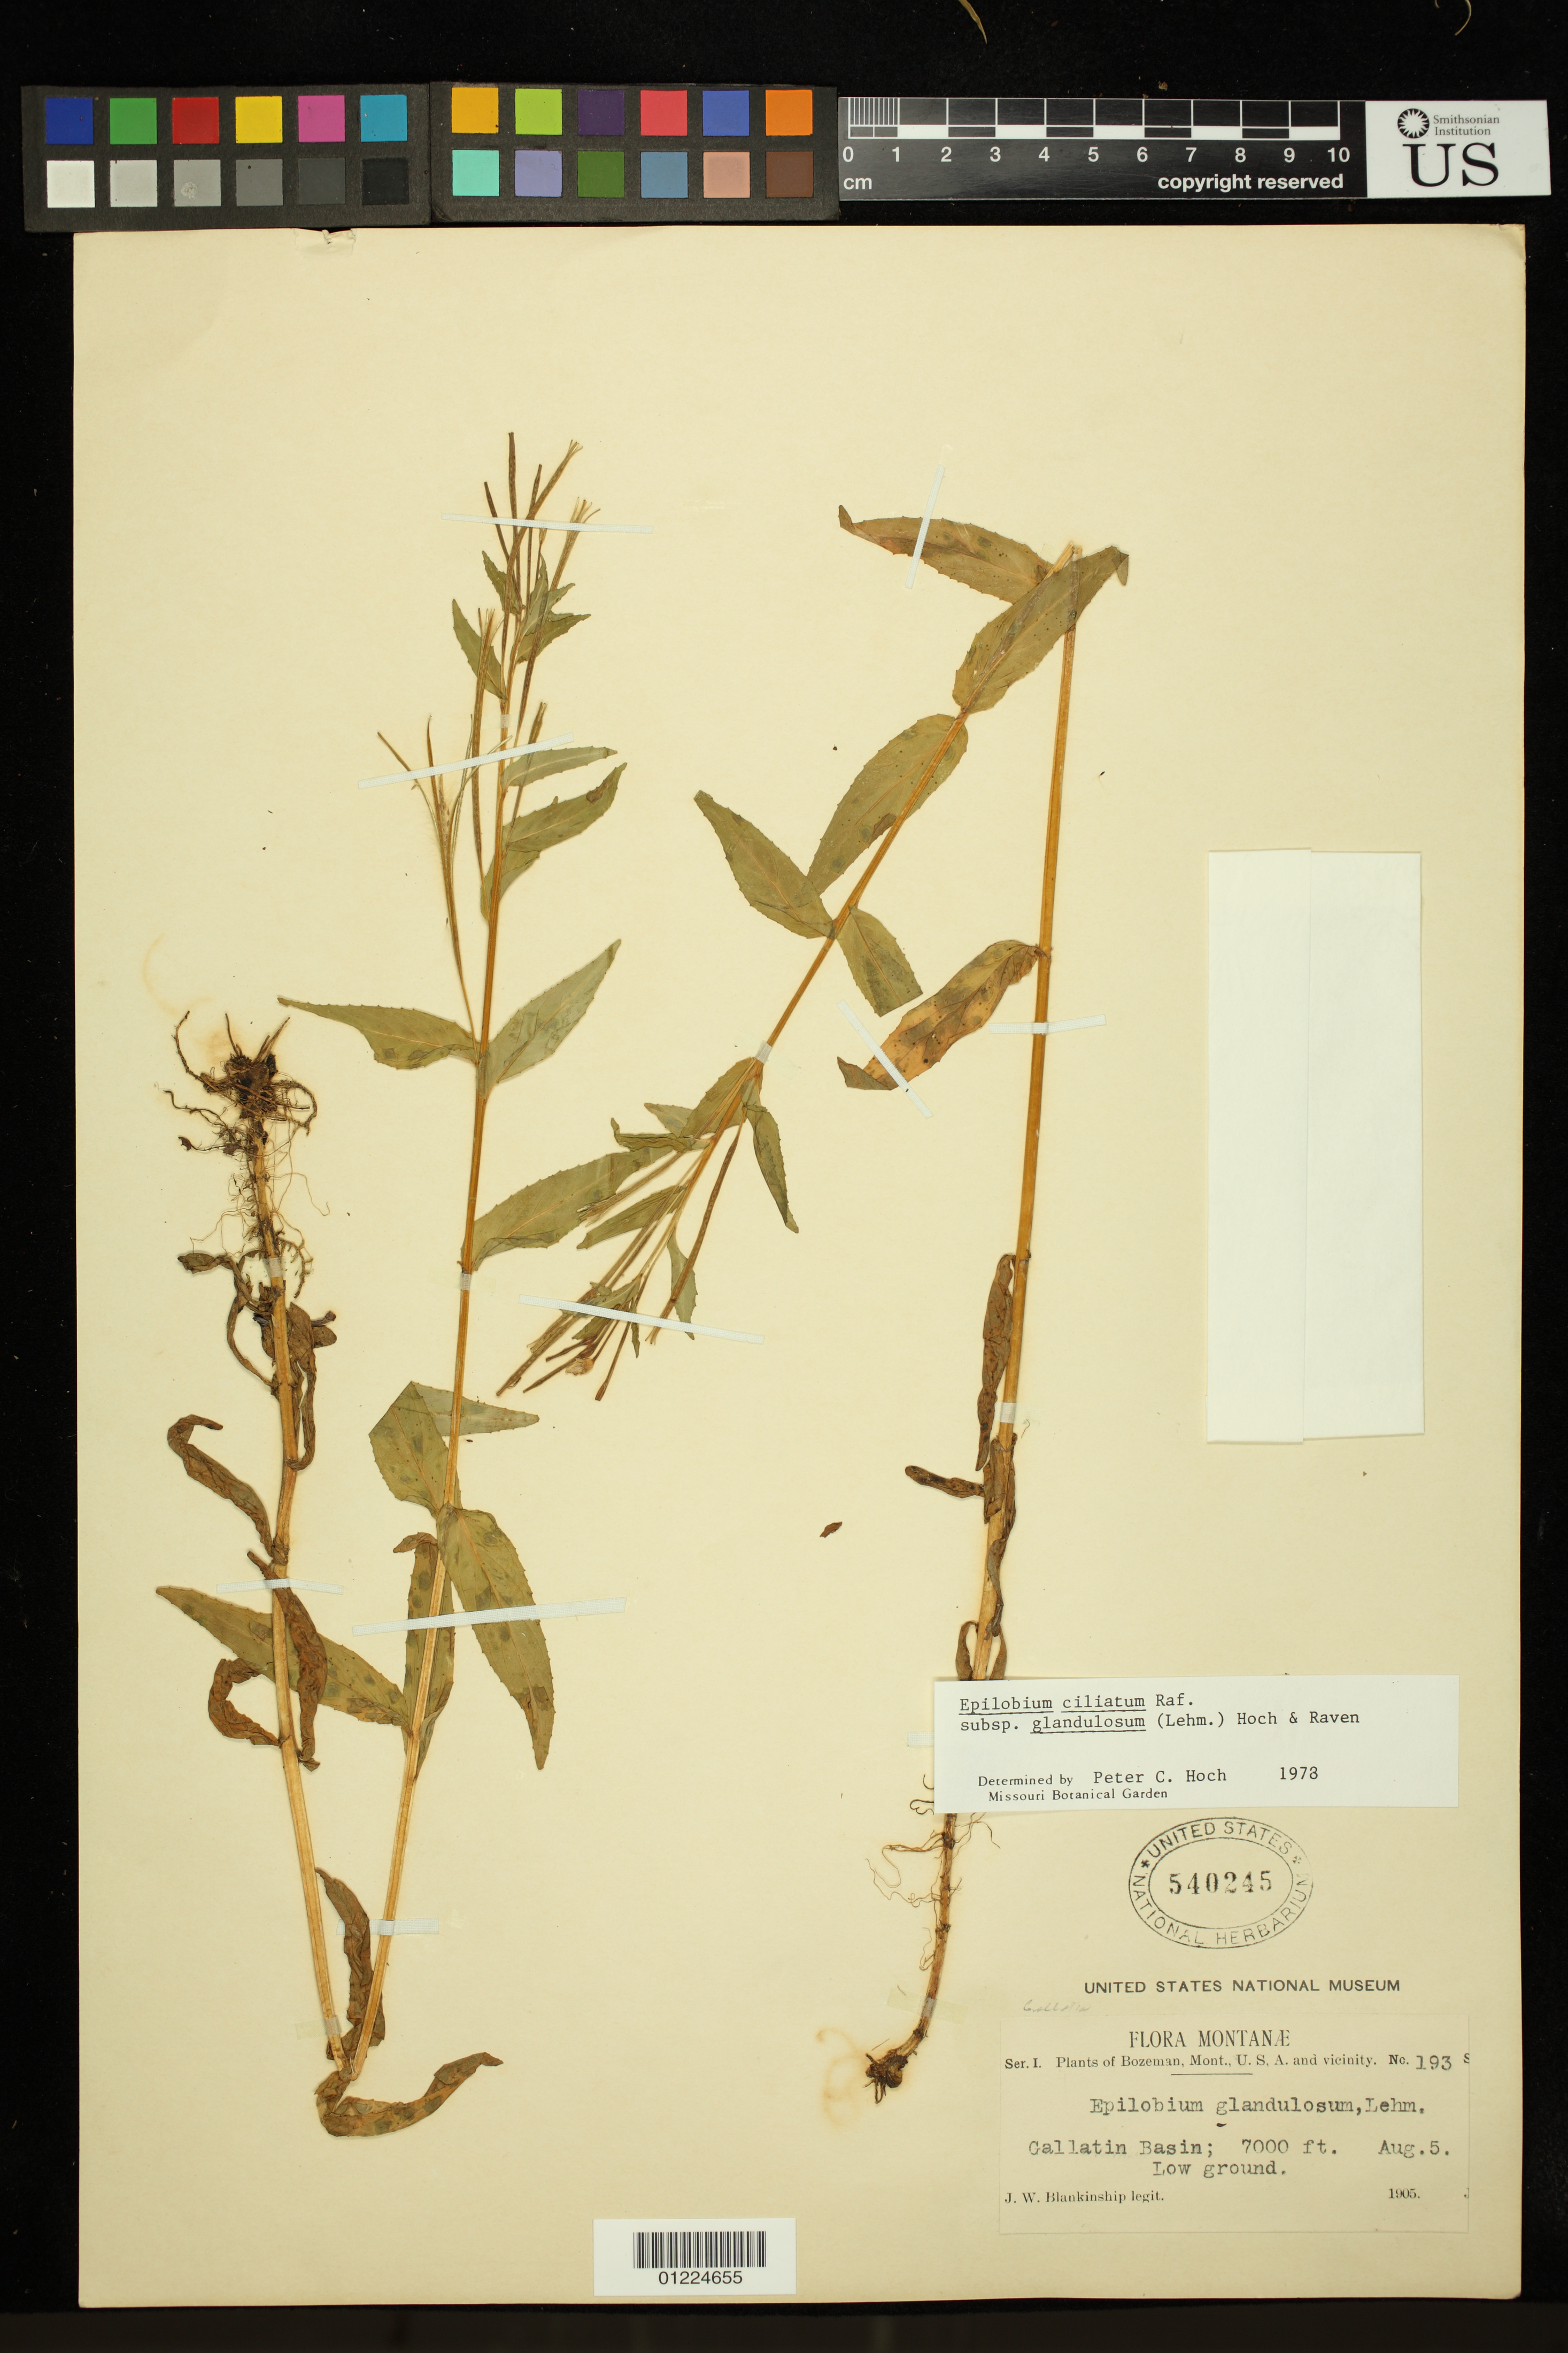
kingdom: Plantae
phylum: Tracheophyta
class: Magnoliopsida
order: Myrtales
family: Onagraceae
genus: Epilobium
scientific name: Epilobium ciliatum subsp. glandulosum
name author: (Lehm.) Hoch & P.H. Raven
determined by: Hoch, P. C.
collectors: J. W. Blankinship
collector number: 193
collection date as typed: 05 Aug 1905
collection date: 1905-08-05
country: United States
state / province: Montana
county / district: Gallatin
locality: Gallatin Basin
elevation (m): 2134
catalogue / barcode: US 540245